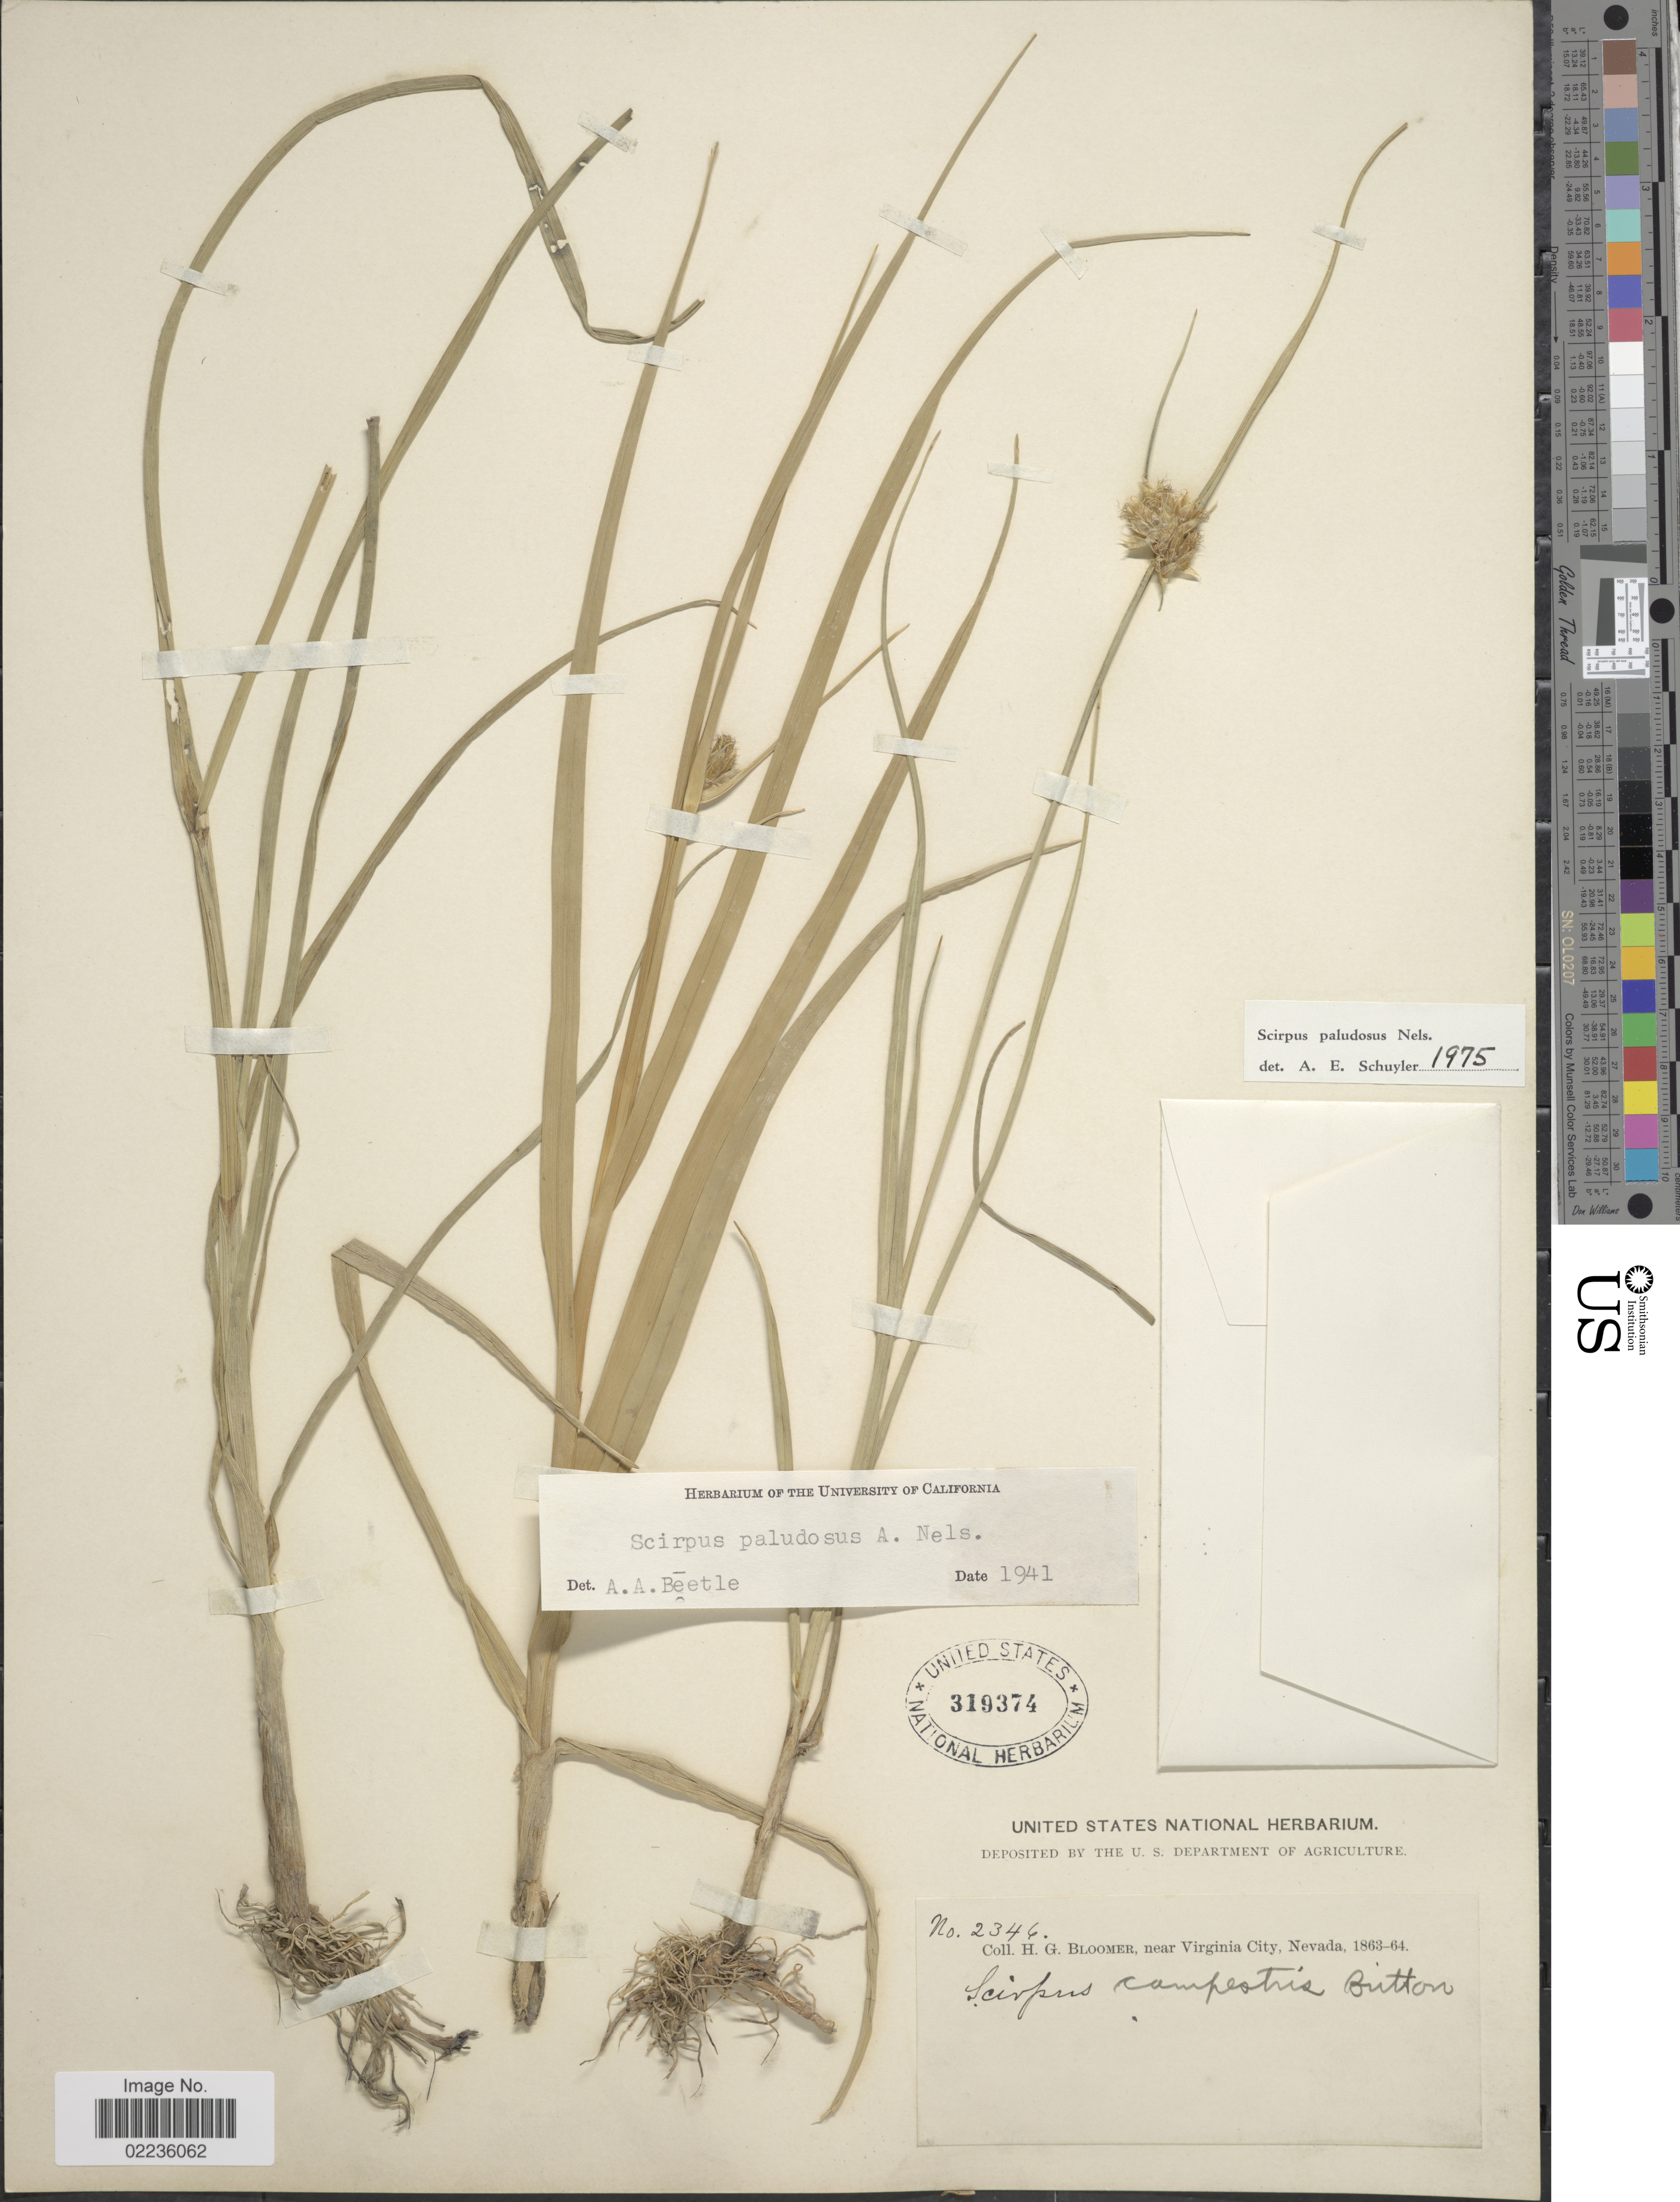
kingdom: Plantae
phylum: Tracheophyta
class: Liliopsida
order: Poales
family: Cyperaceae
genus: Bolboschoenus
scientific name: Bolboschoenus maritimus subsp. paludosus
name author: (A. Nelson) T. Koyama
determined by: Strong, M. T., (US), Smithsonian Institution - National Museum of Natural History (UNITED STATES)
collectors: H. Bloomer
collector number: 2346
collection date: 1863/1864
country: United States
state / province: Nevada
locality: Virginia City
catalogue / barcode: US 319374